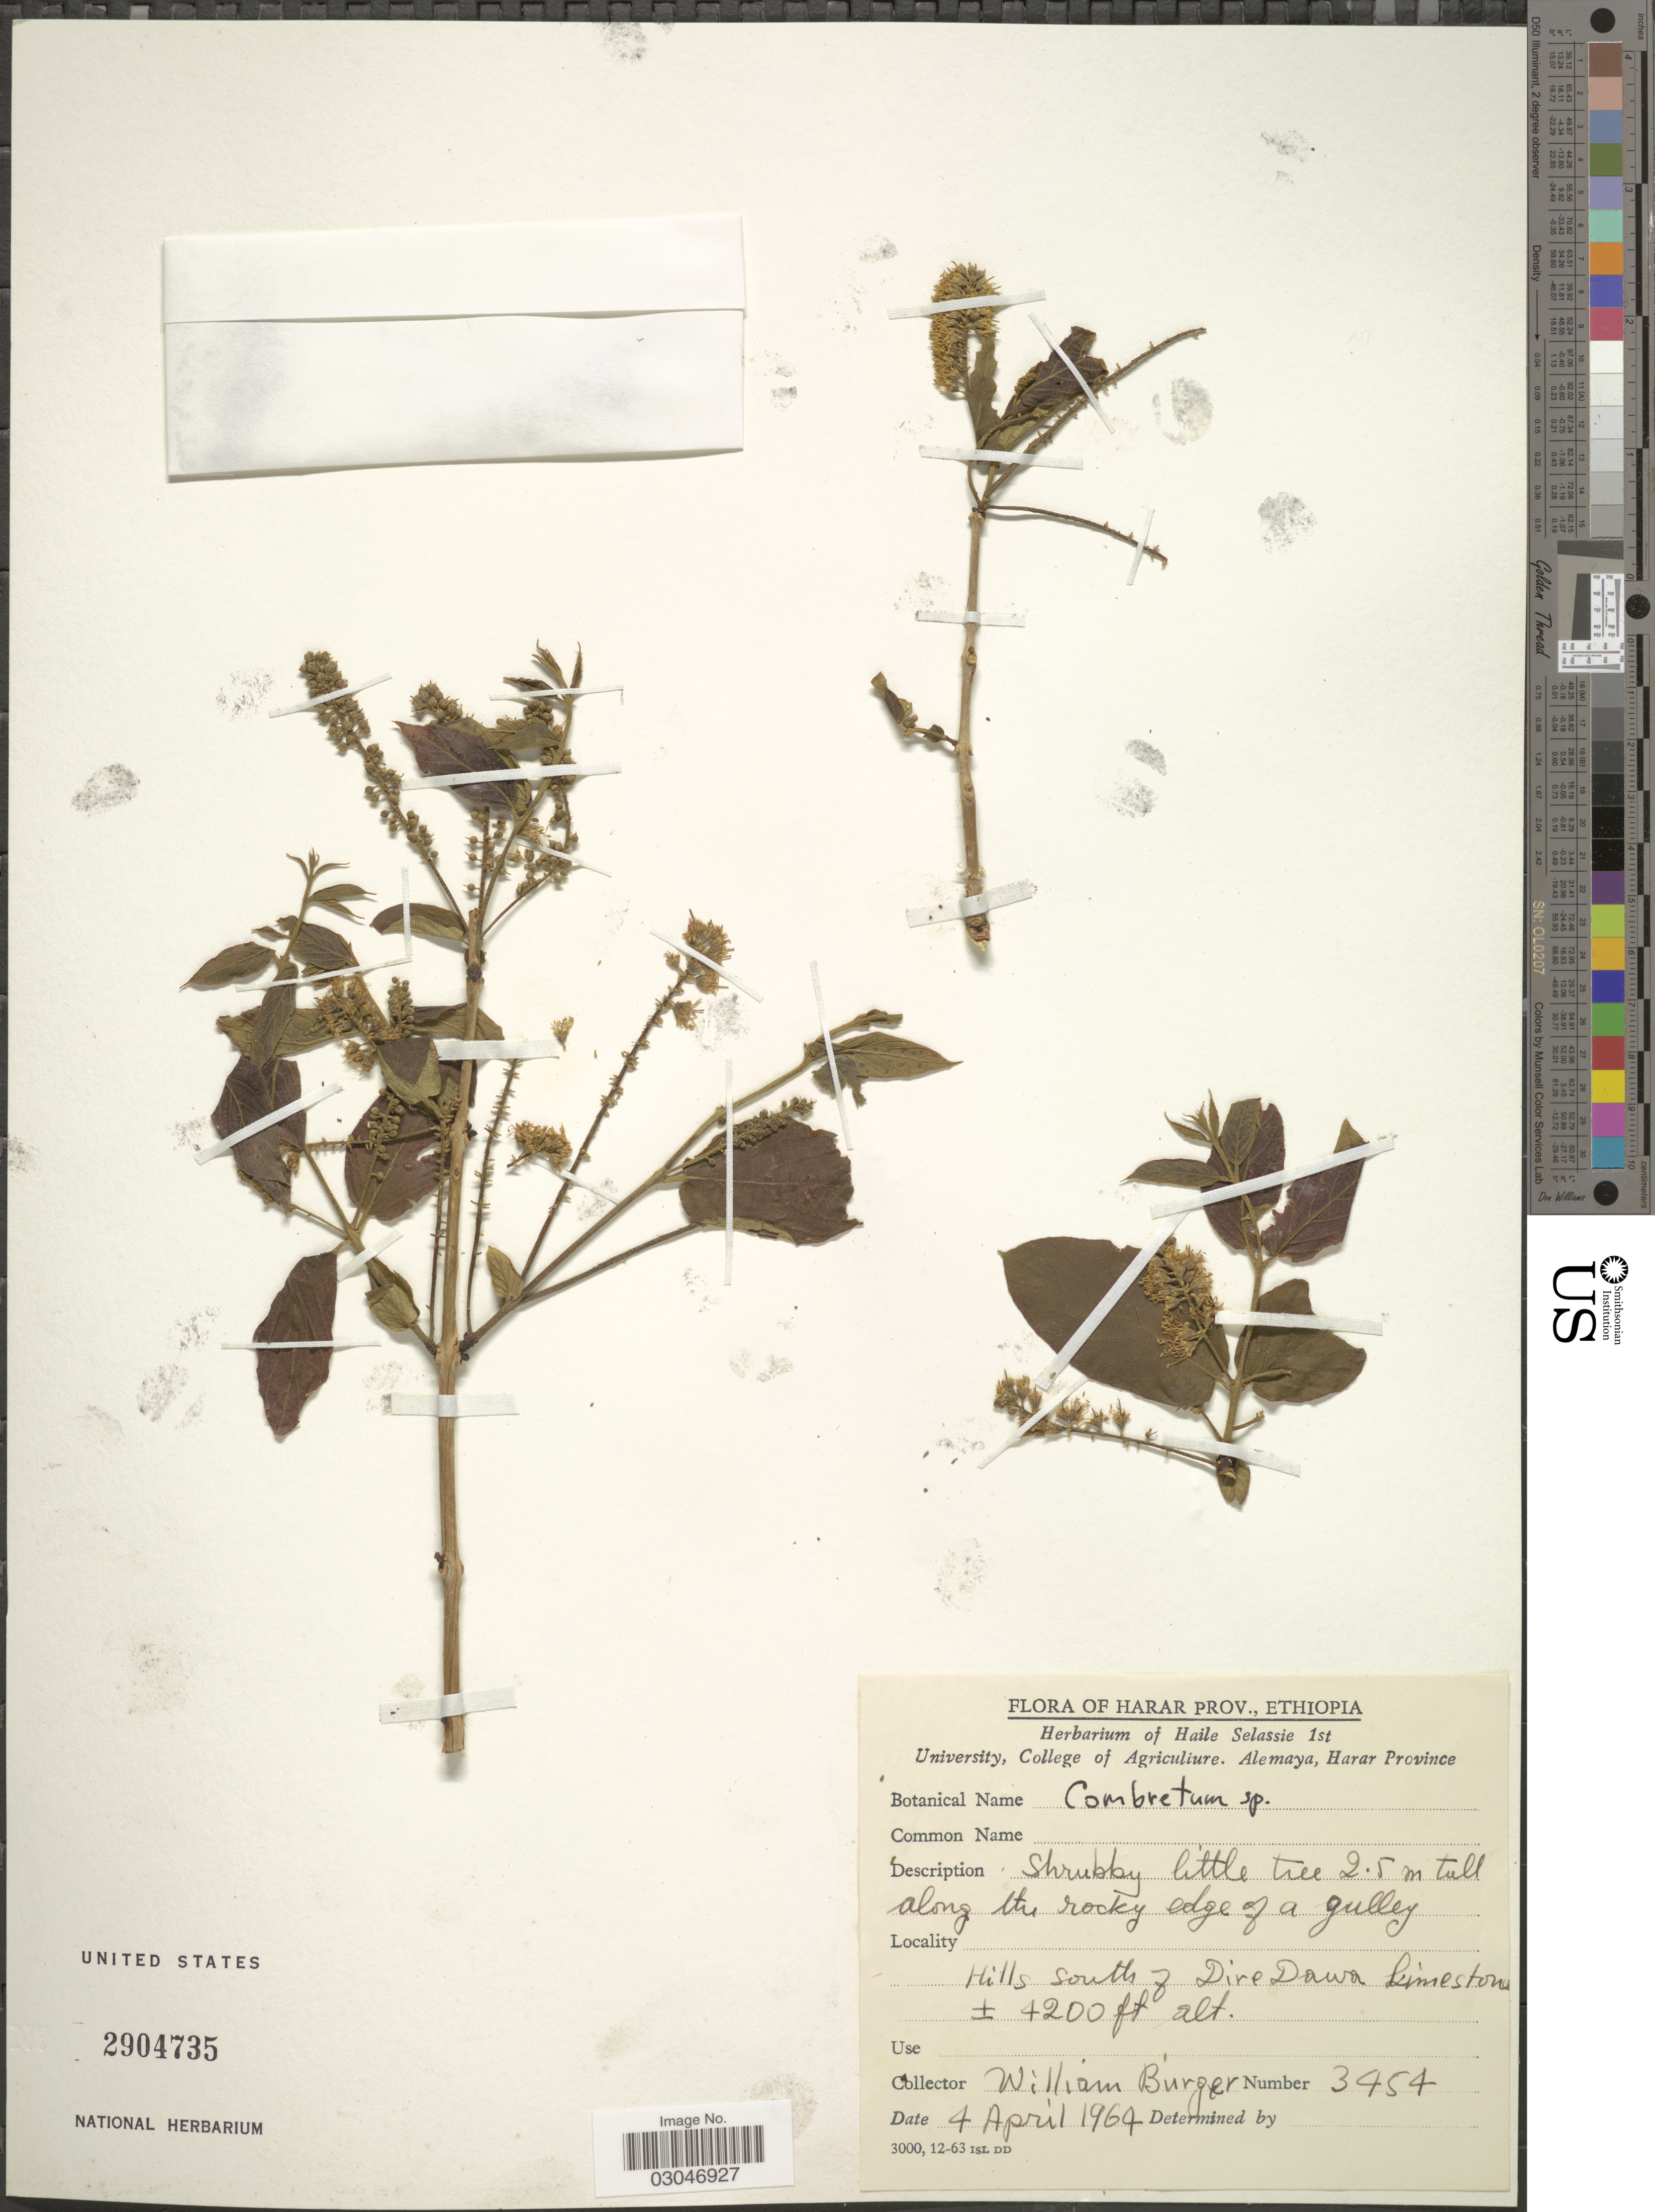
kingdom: Plantae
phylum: Tracheophyta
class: Magnoliopsida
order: Myrtales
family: Combretaceae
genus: Combretum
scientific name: Combretum sp.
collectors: W. Burger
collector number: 3454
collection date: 1964-04-04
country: Ethiopia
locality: Harar Prov., Hills south of Dire Dawa limestone.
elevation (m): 1280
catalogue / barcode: US 2904735